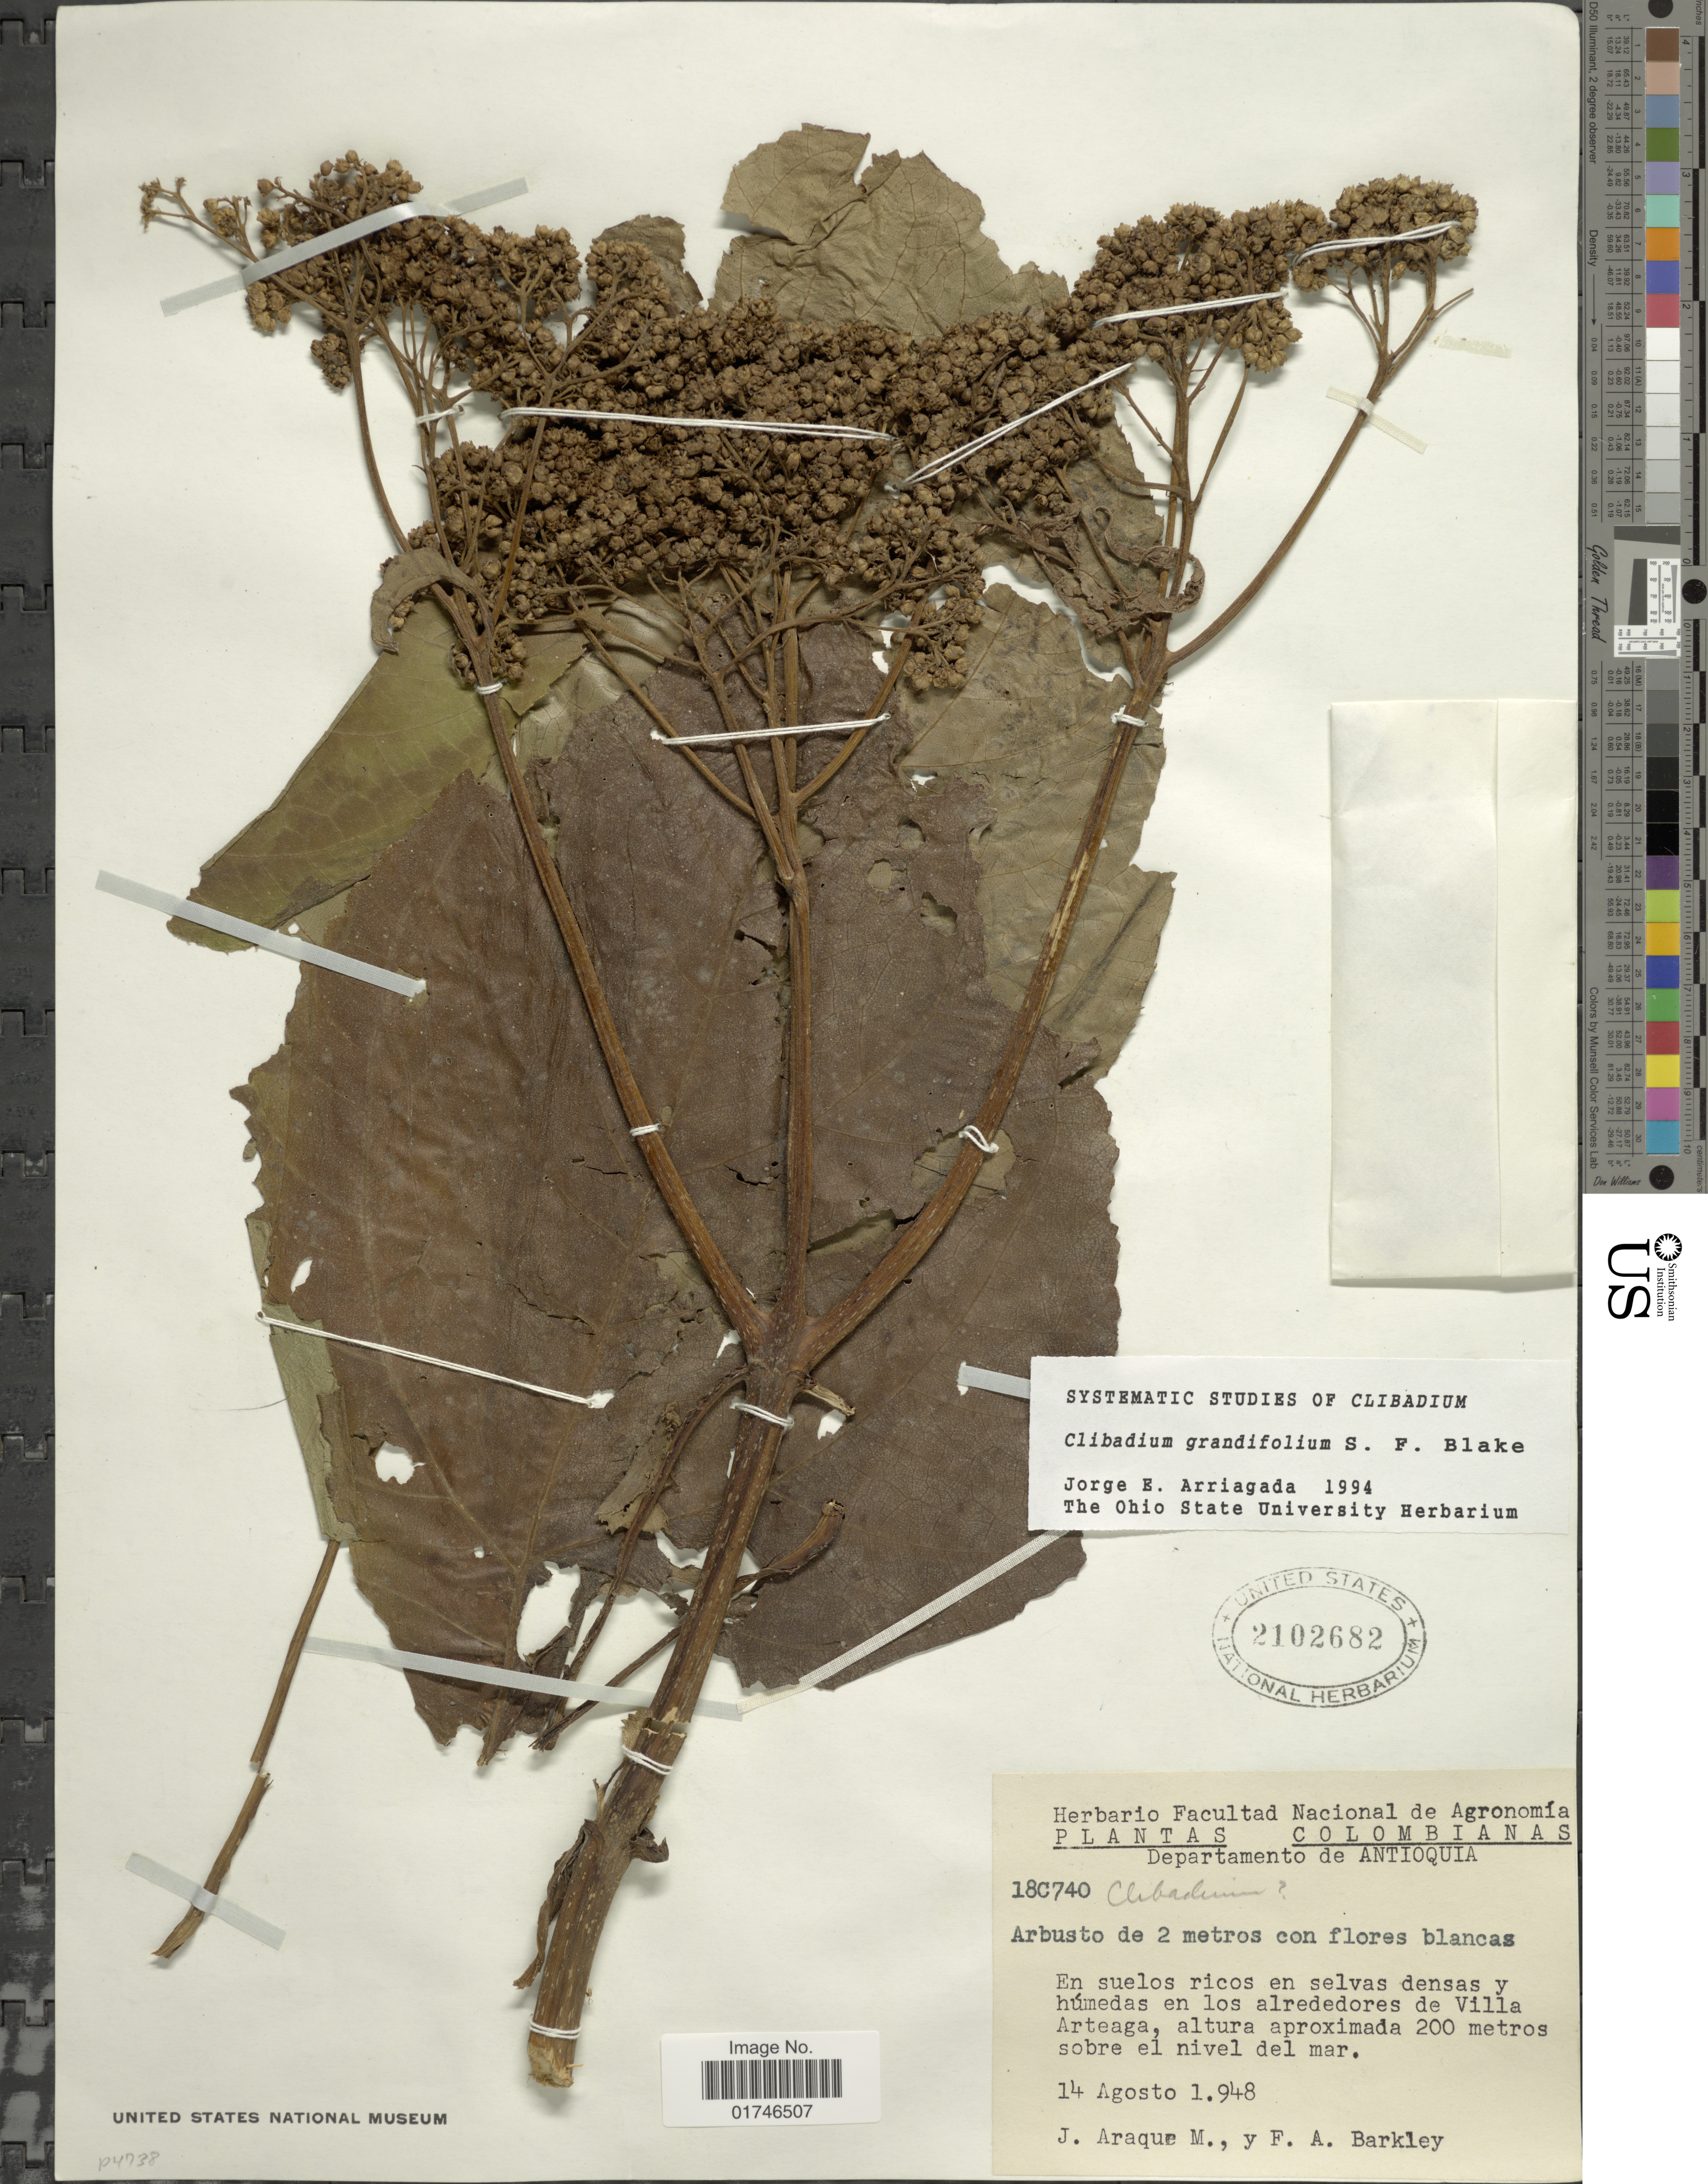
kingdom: Plantae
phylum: Tracheophyta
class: Magnoliopsida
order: Asterales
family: Asteraceae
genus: Clibadium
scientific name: Clibadium grandifolium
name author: S.F. Blake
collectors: J. Araque Molina & F. A. Barkley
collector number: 18C740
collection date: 1948-08-14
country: Colombia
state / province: Antioquia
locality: Departamento de Antioquia. En suelos ricos en selvas densas y humedos en los alrededores de Villa Arteaga.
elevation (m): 200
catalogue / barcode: US 2102682